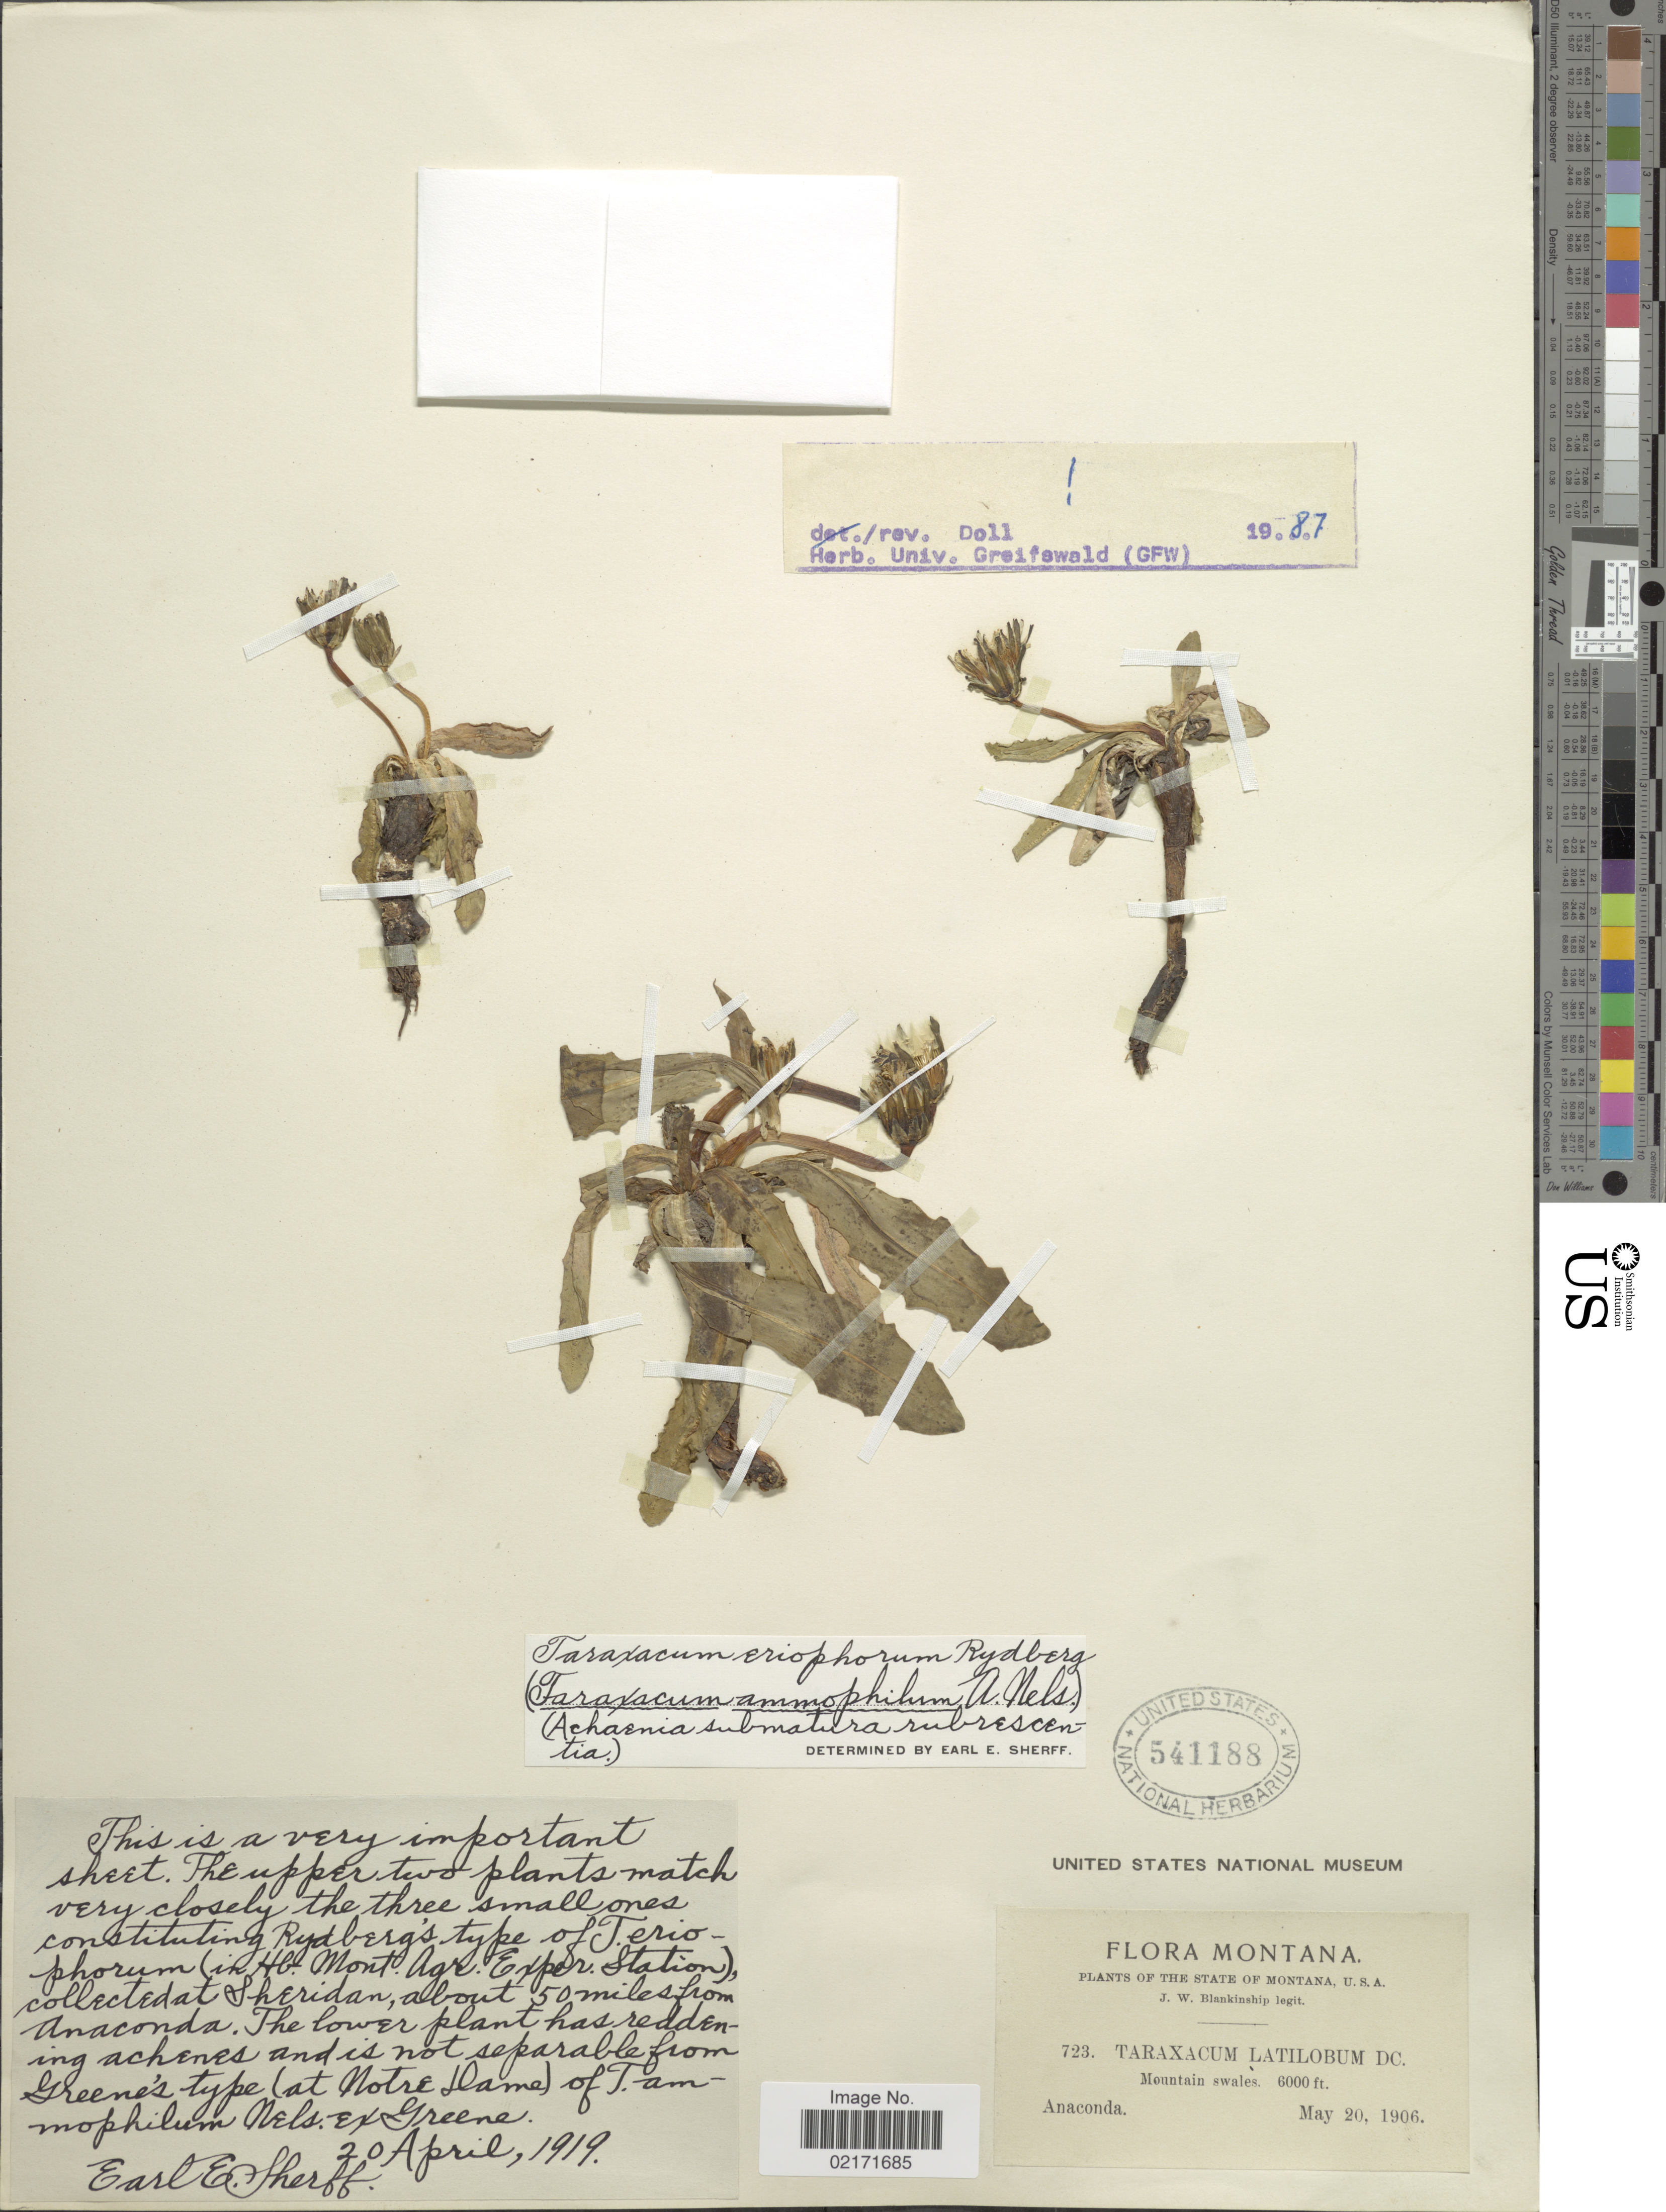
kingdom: Plantae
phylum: Tracheophyta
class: Magnoliopsida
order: Asterales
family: Asteraceae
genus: Taraxacum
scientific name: Taraxacum eriophorum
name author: Rydb.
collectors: J. W. Blankinship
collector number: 723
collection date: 1906-05-20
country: United States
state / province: Montana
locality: Mountain swales. Anaconda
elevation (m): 1829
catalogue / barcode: US 541188